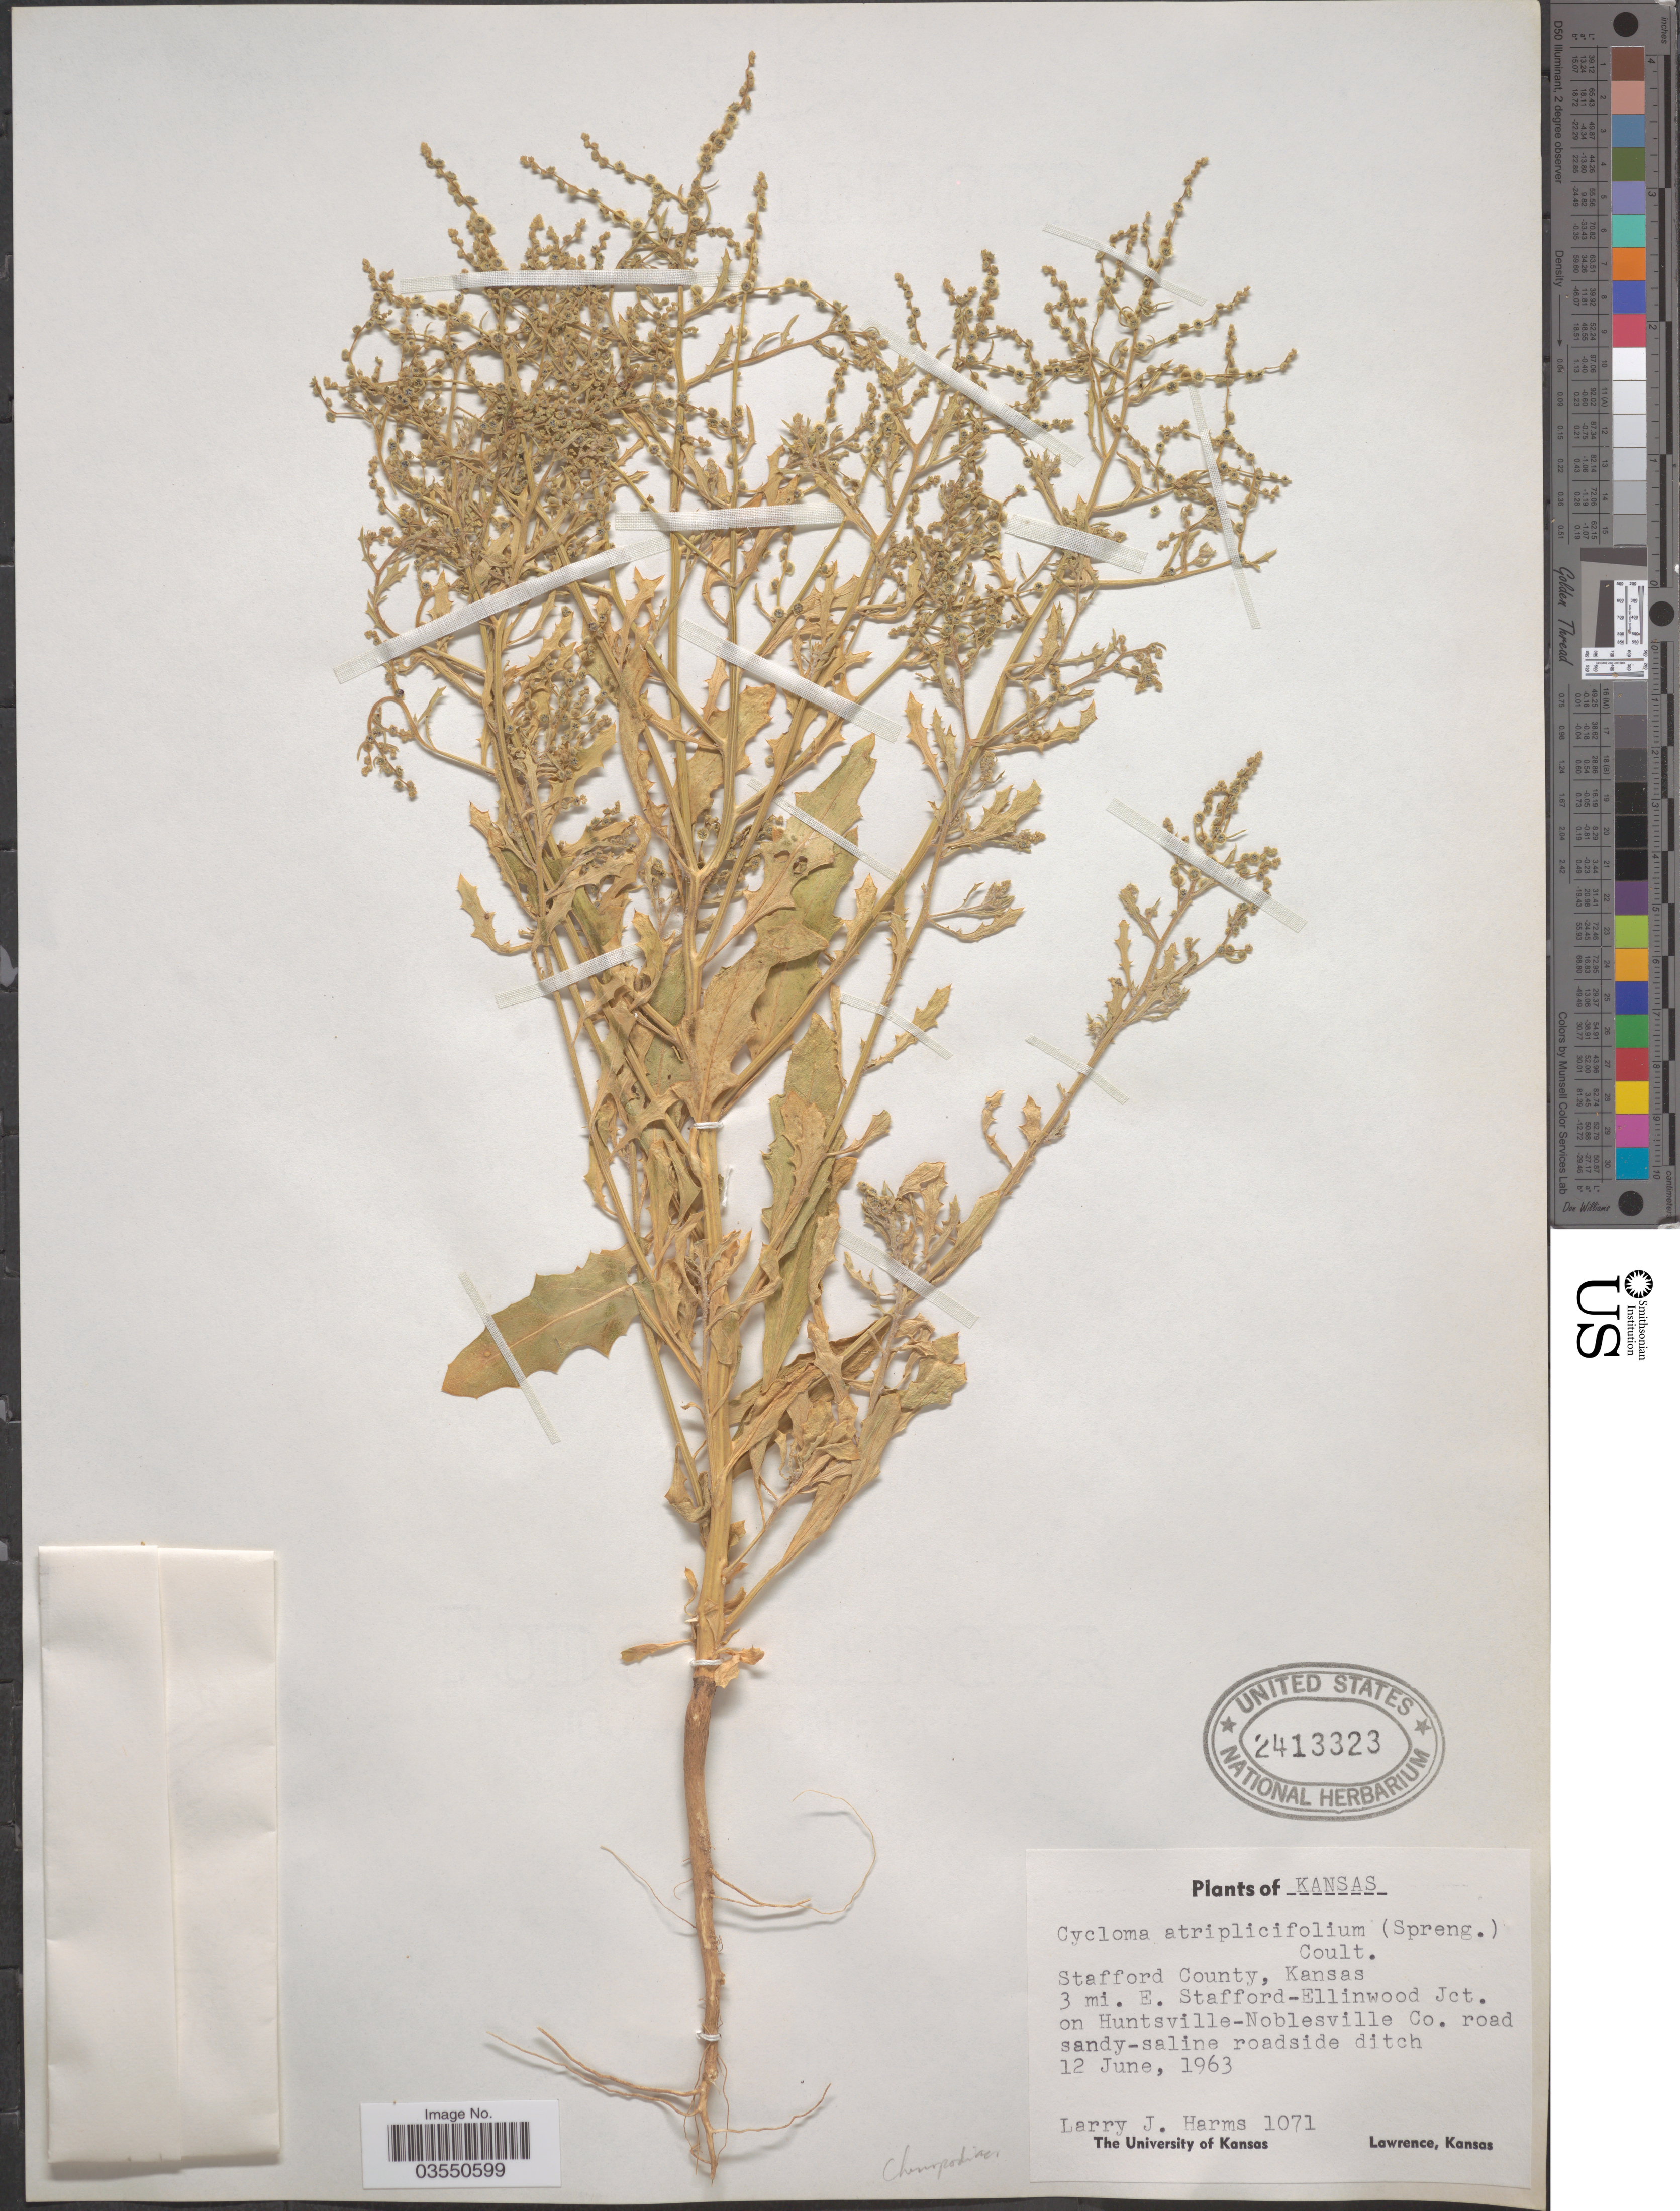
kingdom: Plantae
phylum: Tracheophyta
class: Magnoliopsida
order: Caryophyllales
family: Amaranthaceae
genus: Dysphania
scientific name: Dysphania atriplicifolia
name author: (Spreng.) G. Kadereit et al.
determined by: U.S. National Herbarium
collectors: L. Harms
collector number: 1071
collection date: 1963-06-12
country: United States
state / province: Kansas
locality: Stafford County. 3 mi. E. Stafford-Ellinwood Jct. on Huntsville-Noblesville Co. road Sandy-saline roadside ditch.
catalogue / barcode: US 2413323